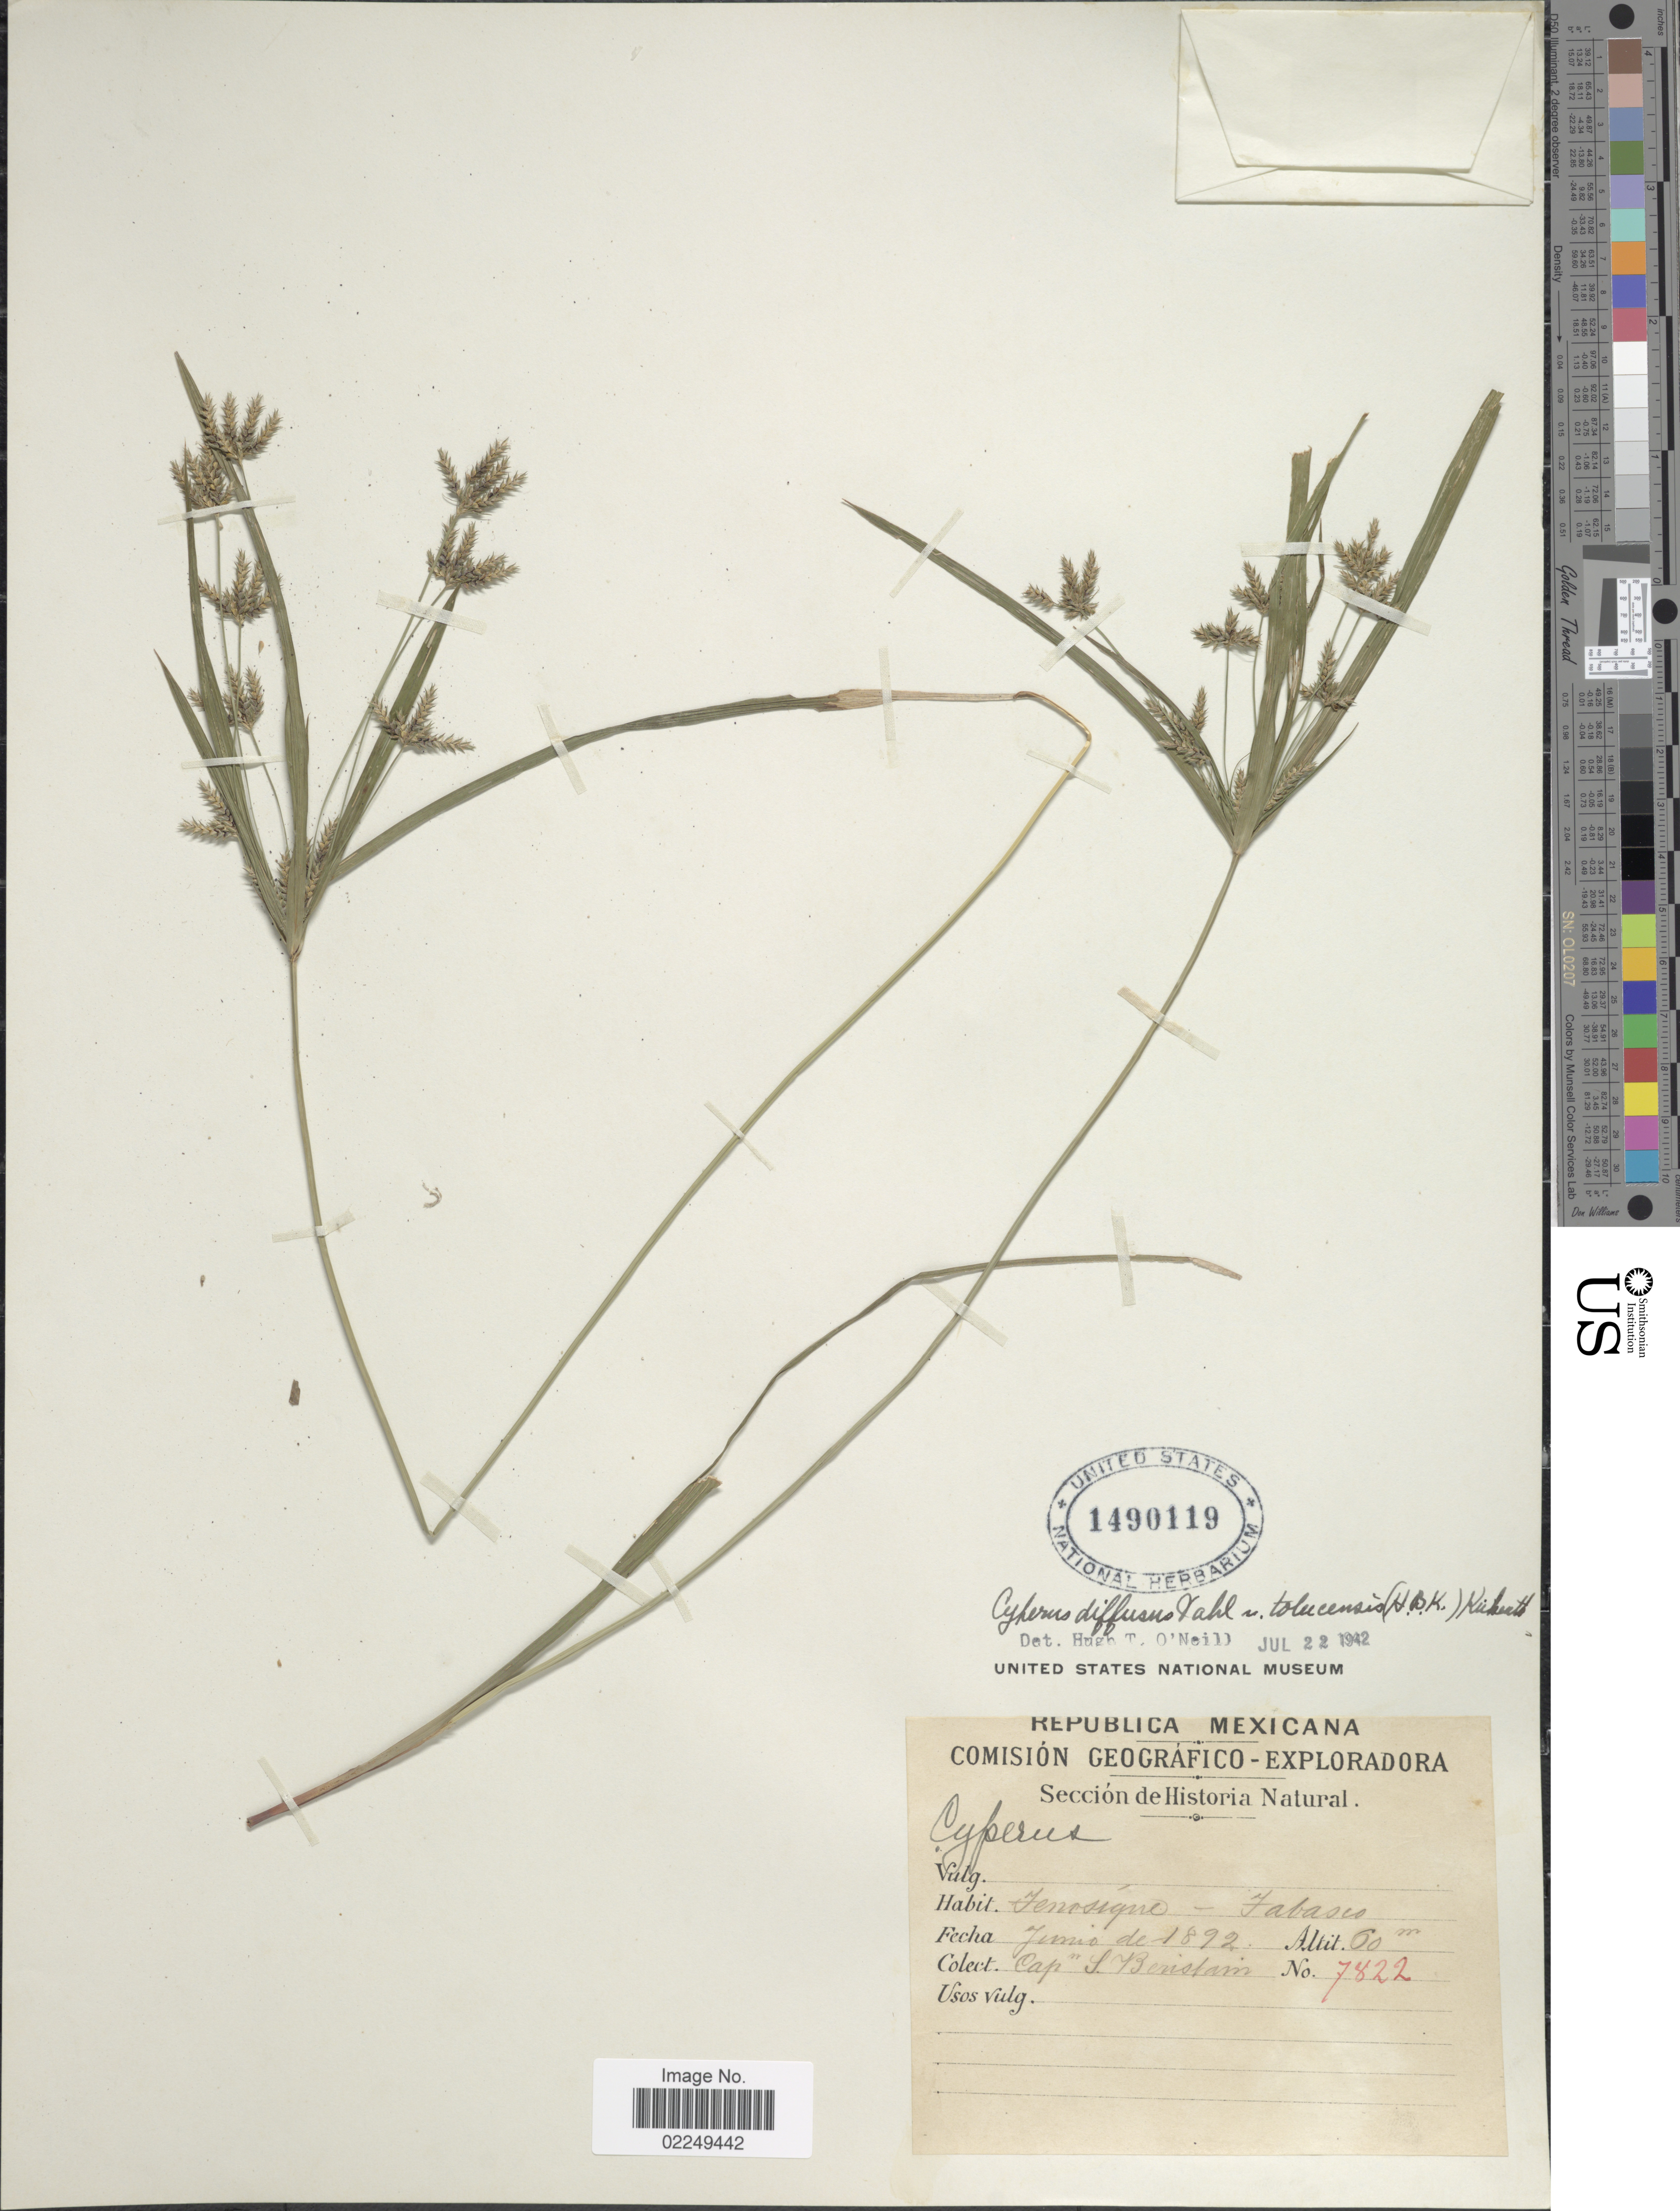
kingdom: Plantae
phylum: Tracheophyta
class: Liliopsida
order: Poales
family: Cyperaceae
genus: Cyperus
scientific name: Cyperus laxus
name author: Lam.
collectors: Beristain, S.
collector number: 7822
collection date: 1892-06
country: Mexico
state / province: Tabasco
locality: Tenosiqne, Tabasco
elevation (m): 60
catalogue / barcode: US 1490119